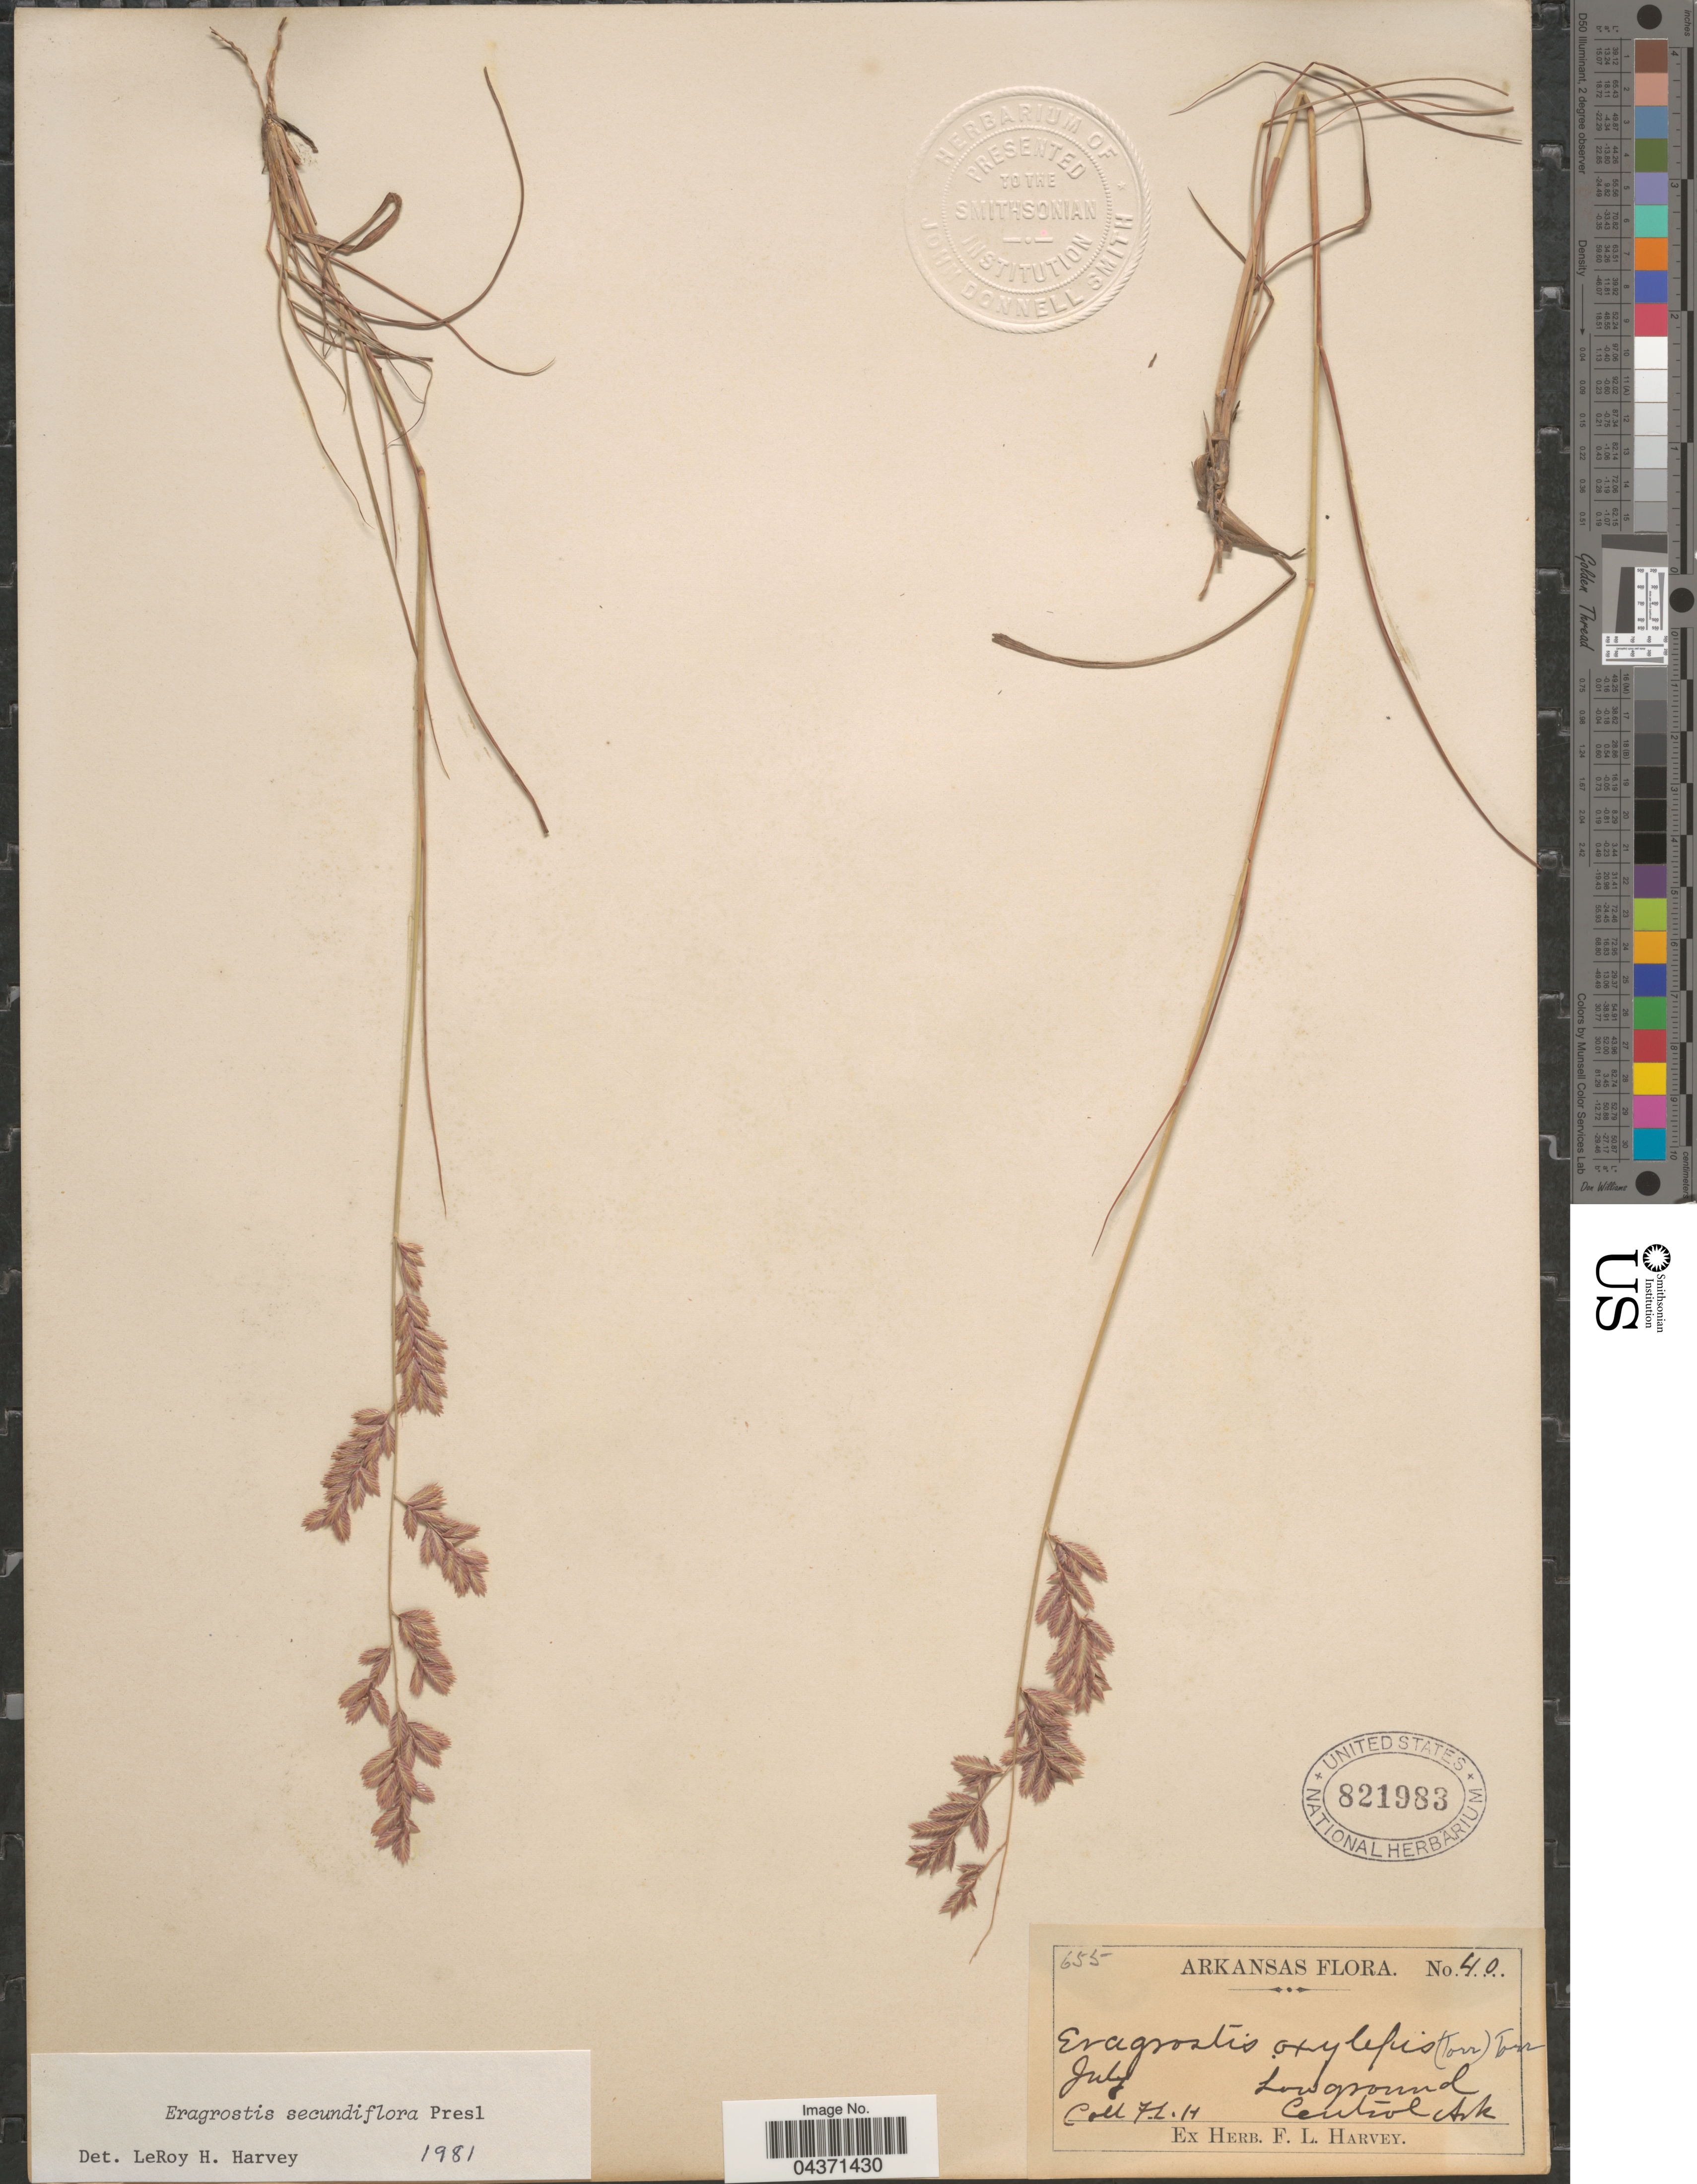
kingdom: Plantae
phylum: Tracheophyta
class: Liliopsida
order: Poales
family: Poaceae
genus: Eragrostis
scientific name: Eragrostis secundiflora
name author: J. Presl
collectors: F. L. Harvey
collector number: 40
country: United States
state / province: Arkansas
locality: Low ground. Central.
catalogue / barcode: US 821983